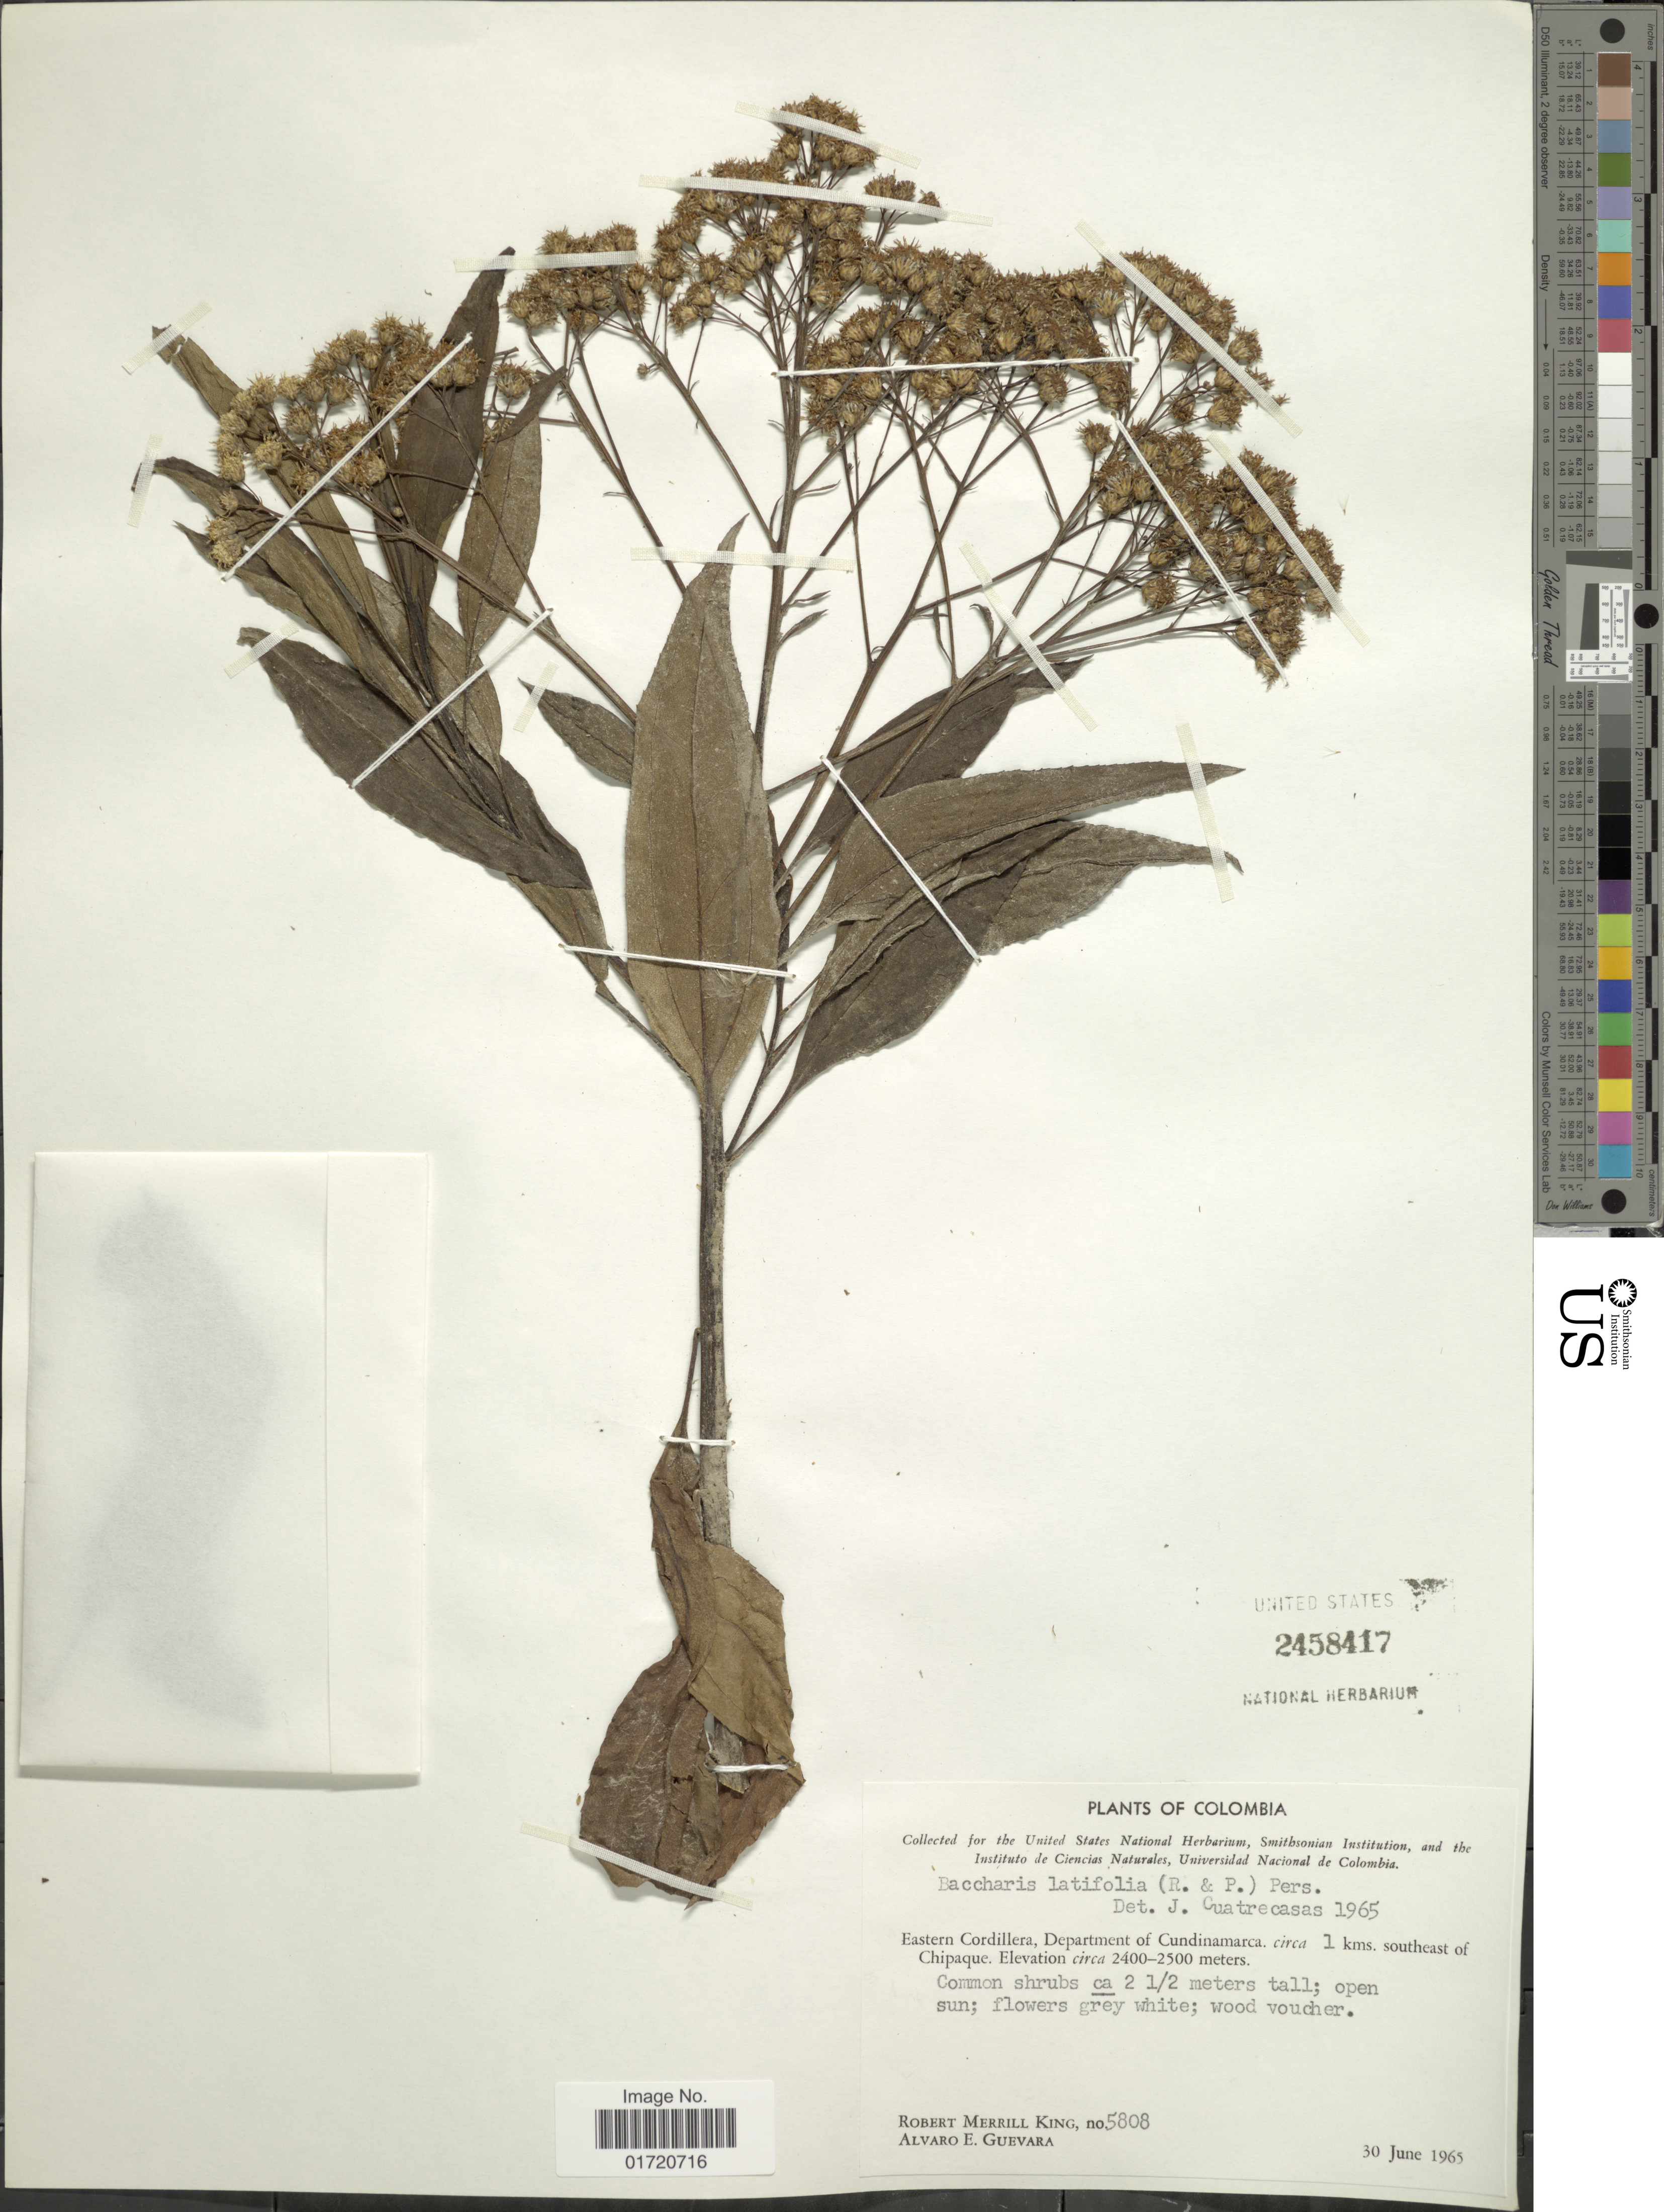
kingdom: Plantae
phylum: Tracheophyta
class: Magnoliopsida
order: Asterales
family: Asteraceae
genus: Baccharis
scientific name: Baccharis latifolia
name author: (Ruiz & Pav.) Pers.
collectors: R. M. King & A. E. Guevara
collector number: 5808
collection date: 1965-06-30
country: Colombia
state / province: Cundinamarca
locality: Eastern Cordillera, circa 1 kms southeast of Chipaque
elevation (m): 2400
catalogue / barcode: US 2458417